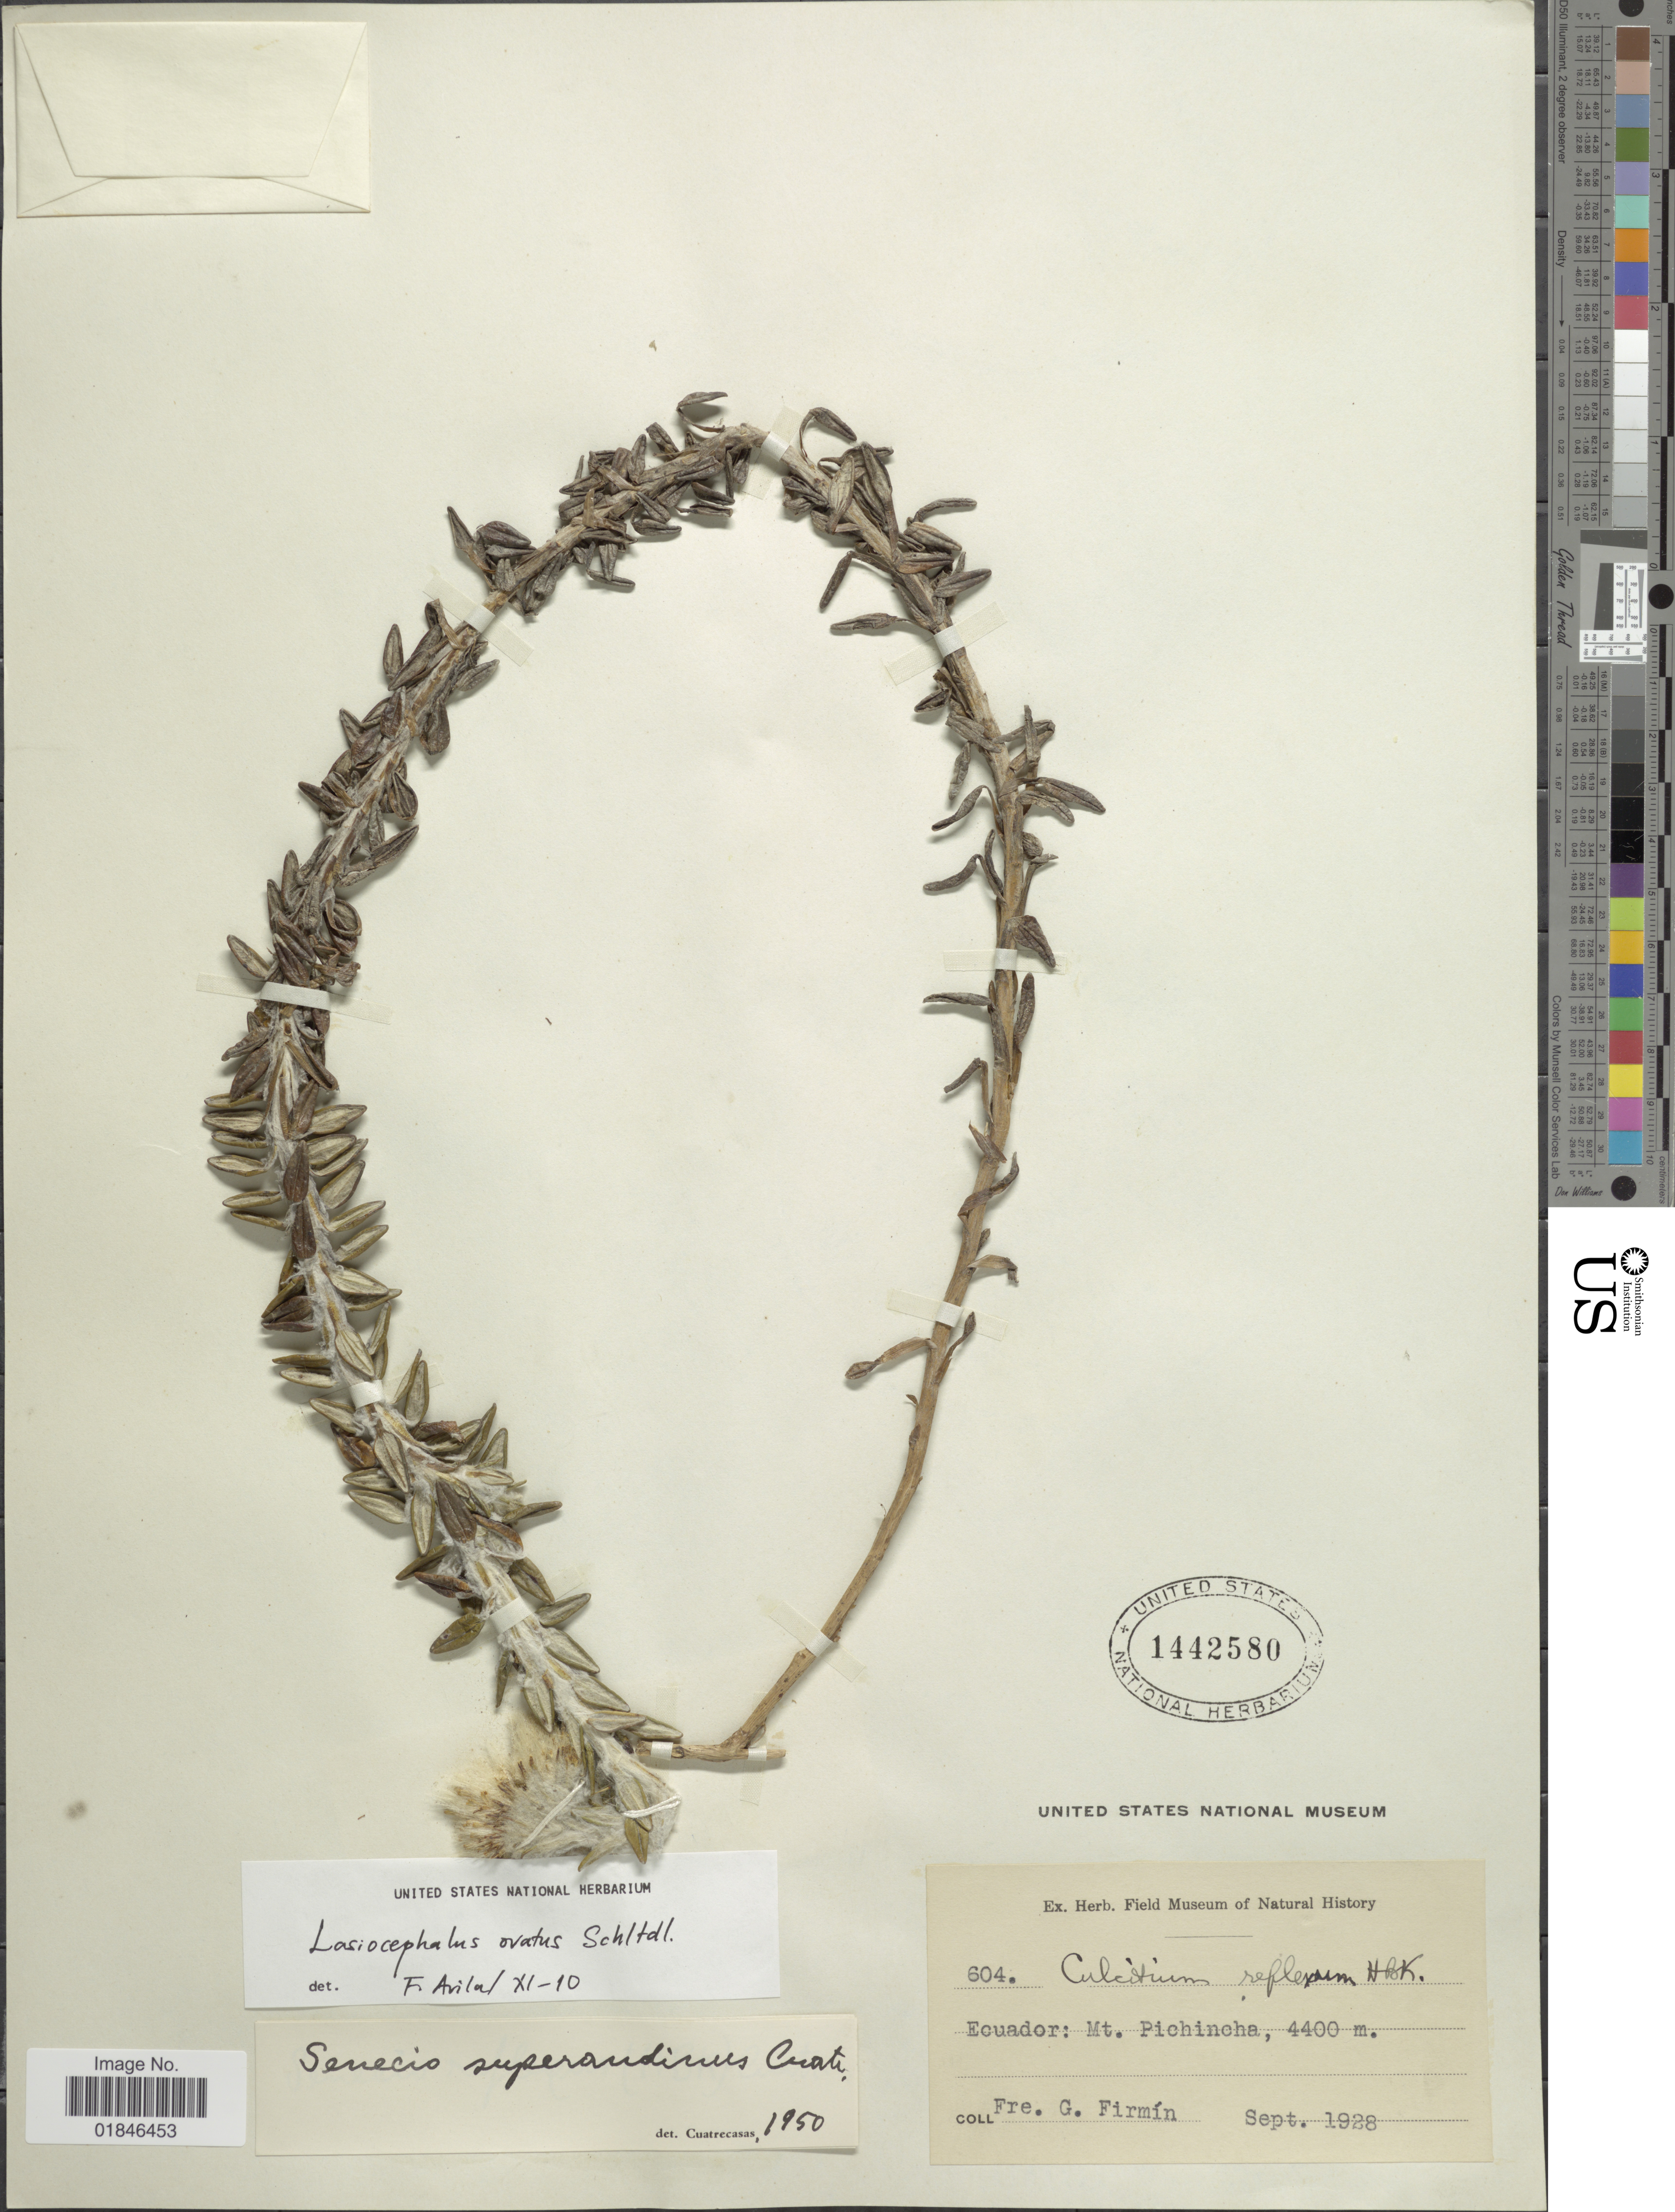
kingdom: Plantae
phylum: Tracheophyta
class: Magnoliopsida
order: Asterales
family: Asteraceae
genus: Senecio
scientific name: Senecio superandinus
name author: Cuatrec.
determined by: Salomon, Luciana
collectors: F. Firmin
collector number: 604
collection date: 1928-09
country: Ecuador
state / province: Pichincha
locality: Ecuador: Mt. Pichincha.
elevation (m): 4400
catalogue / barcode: US 1442580